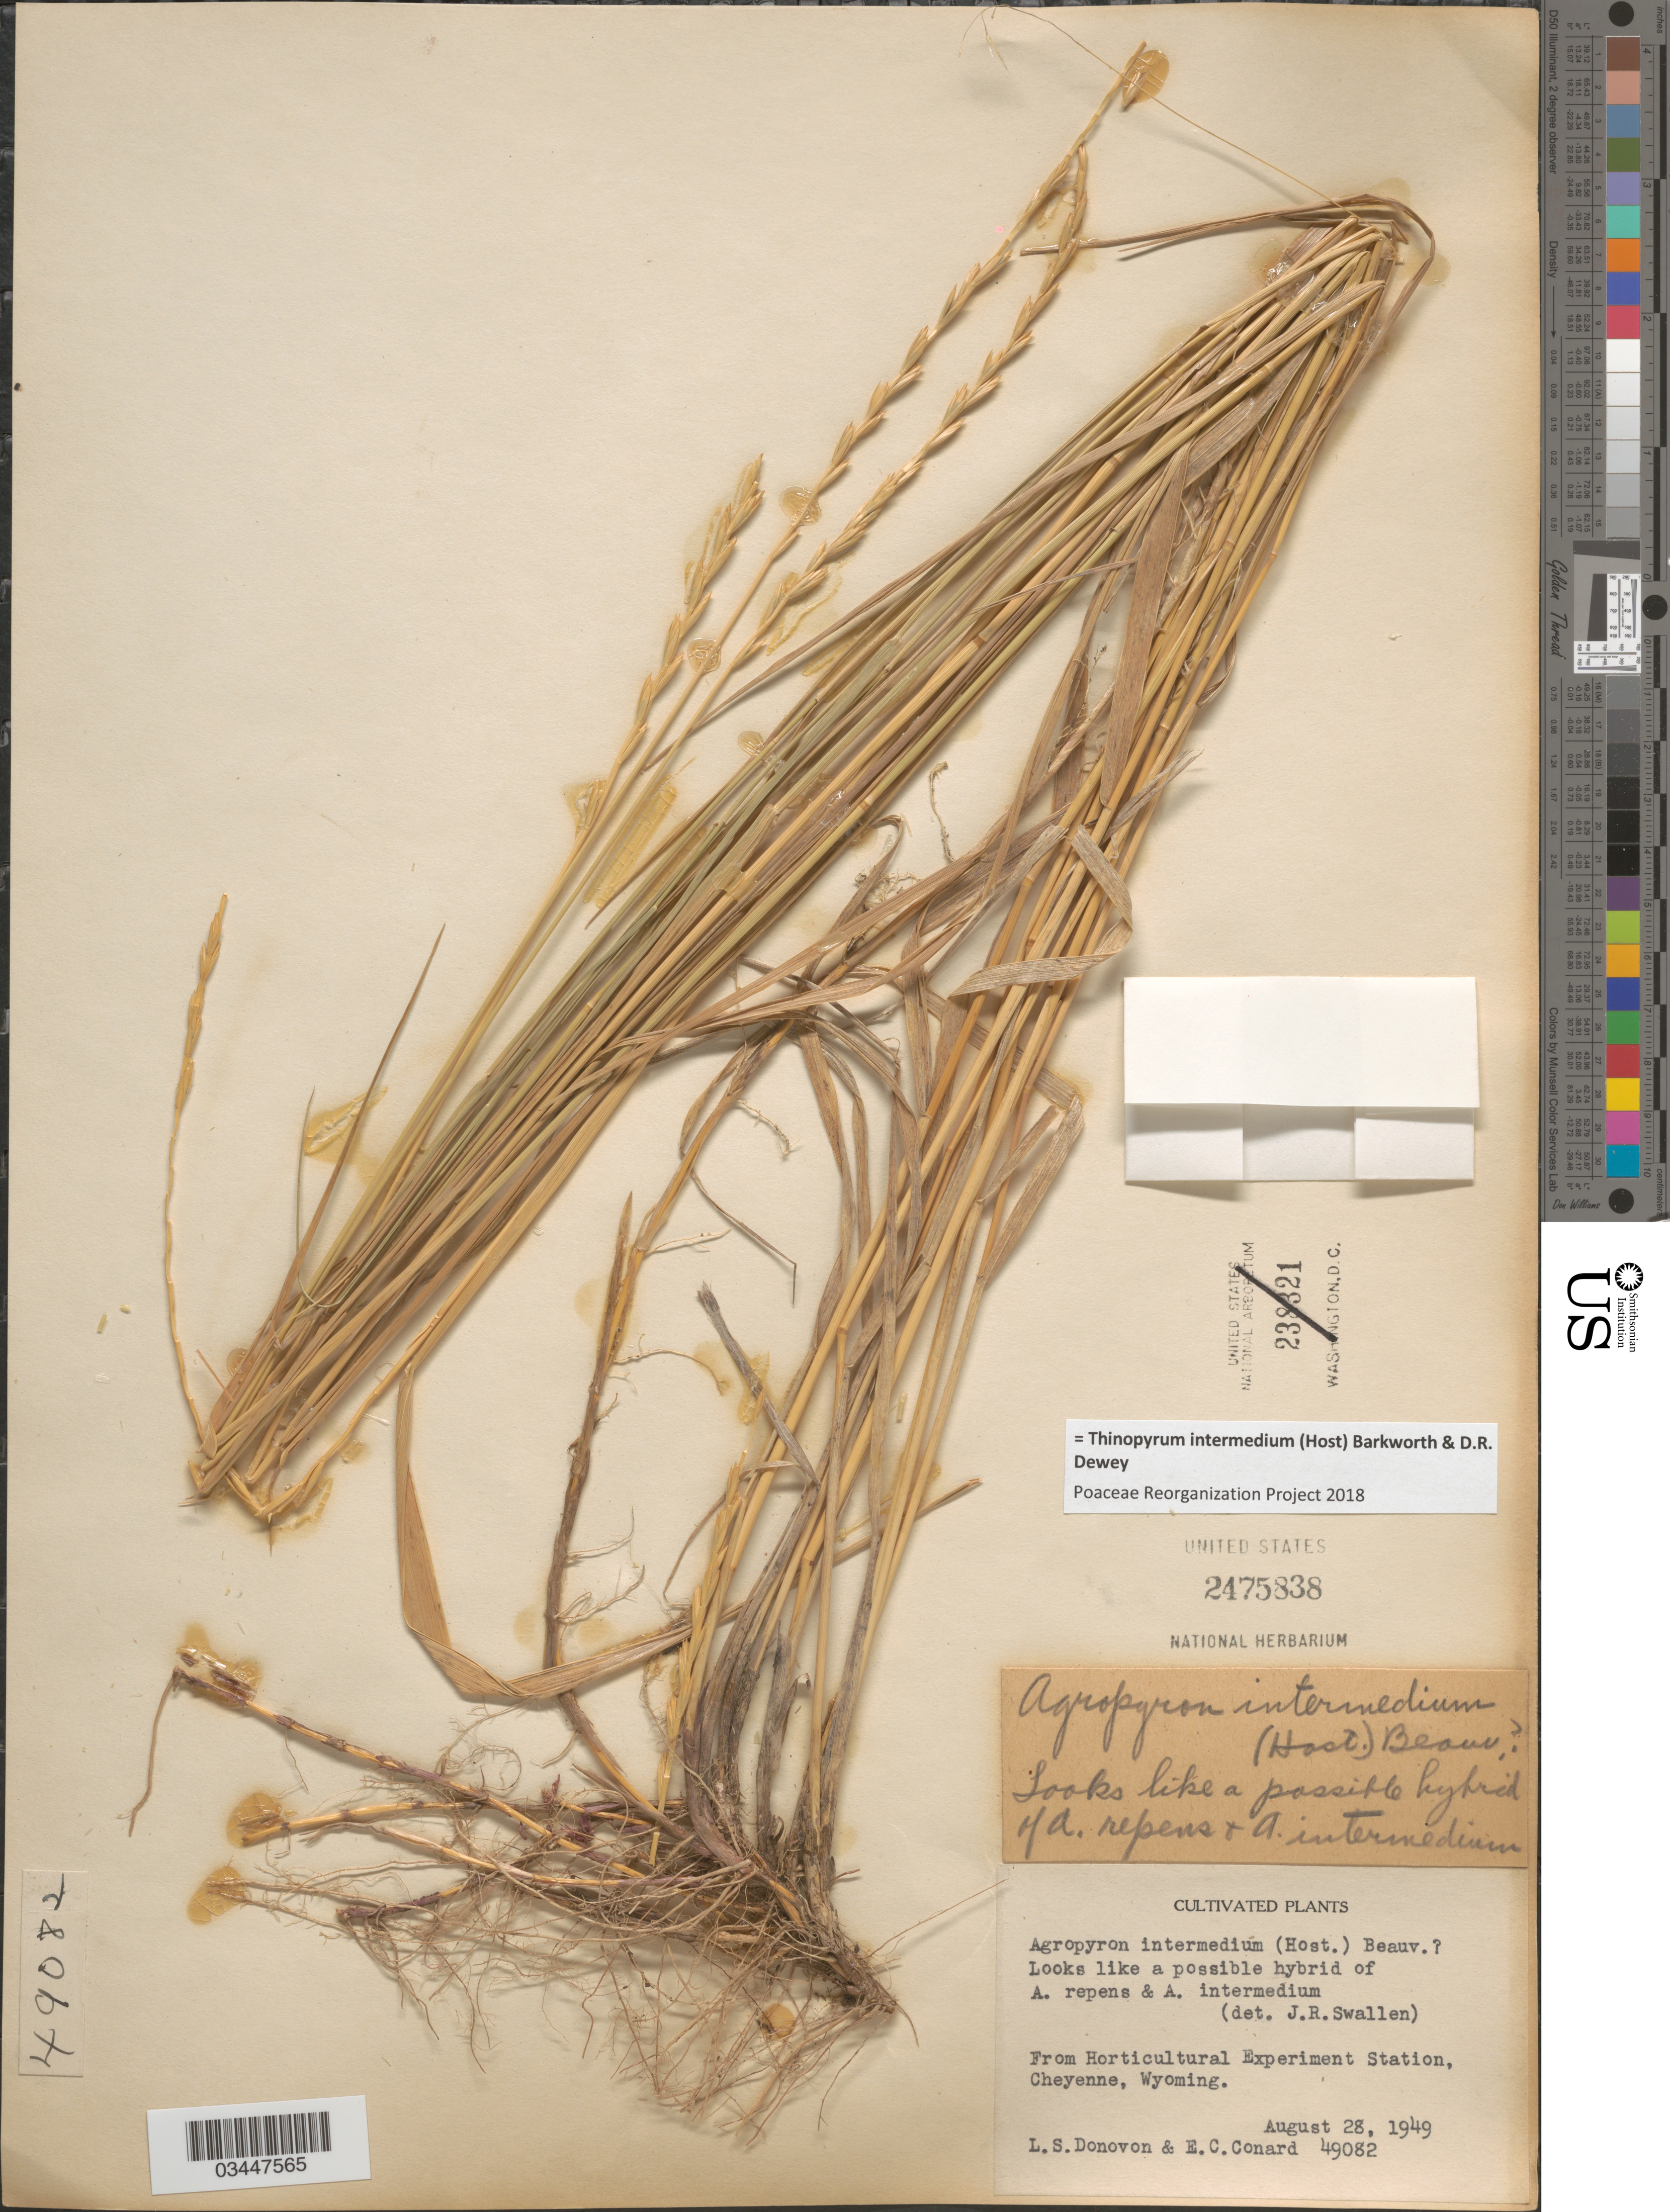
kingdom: Plantae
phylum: Tracheophyta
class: Liliopsida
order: Poales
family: Poaceae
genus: Thinopyrum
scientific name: Thinopyrum intermedium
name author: (Host) Barkworth & Dewey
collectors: L. Donovon & E. Conard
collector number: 49082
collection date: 1949-08-28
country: United States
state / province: Wyoming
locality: From Horticultural Experiment Station, Cheyenne.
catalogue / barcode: US 2475838